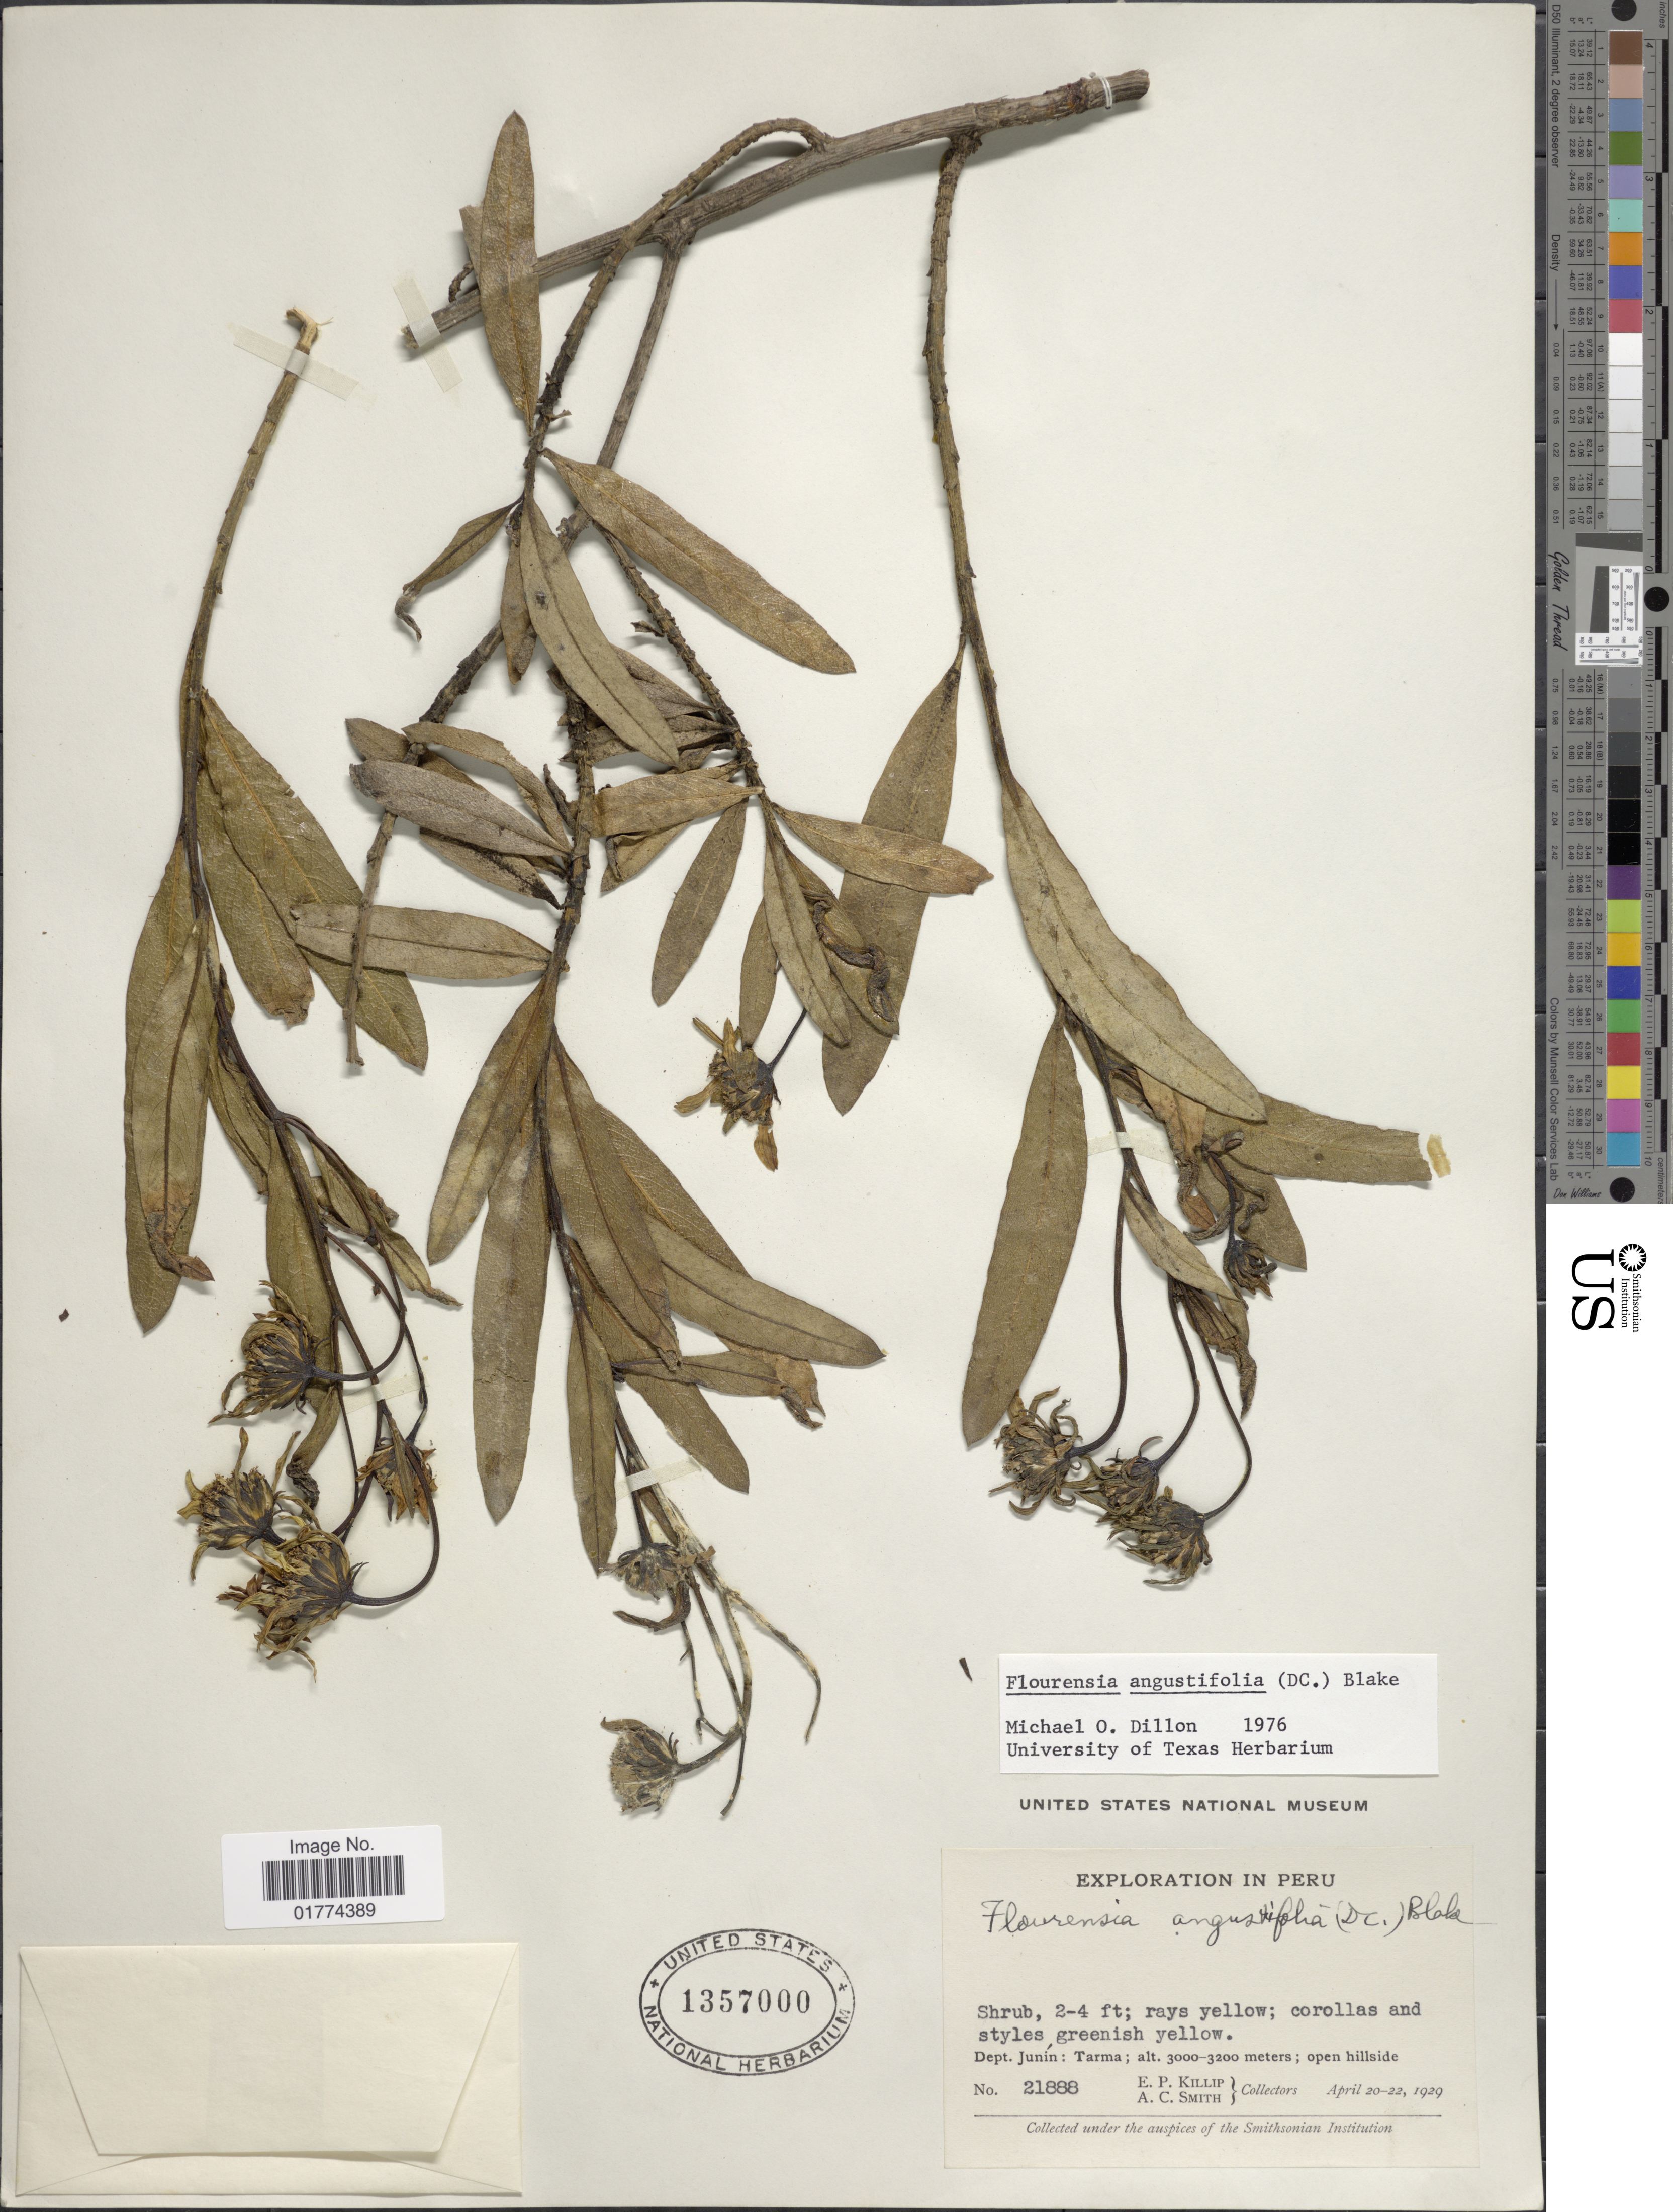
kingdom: Plantae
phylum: Tracheophyta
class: Magnoliopsida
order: Asterales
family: Asteraceae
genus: Flourensia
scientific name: Flourensia angustifolia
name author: (DC.) S.F. Blake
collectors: E. P. Killip & A. C. Smith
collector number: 21888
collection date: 1929-04-20/1929-04-22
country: Peru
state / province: Junín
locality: Tarma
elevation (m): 3000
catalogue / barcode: US 1357000